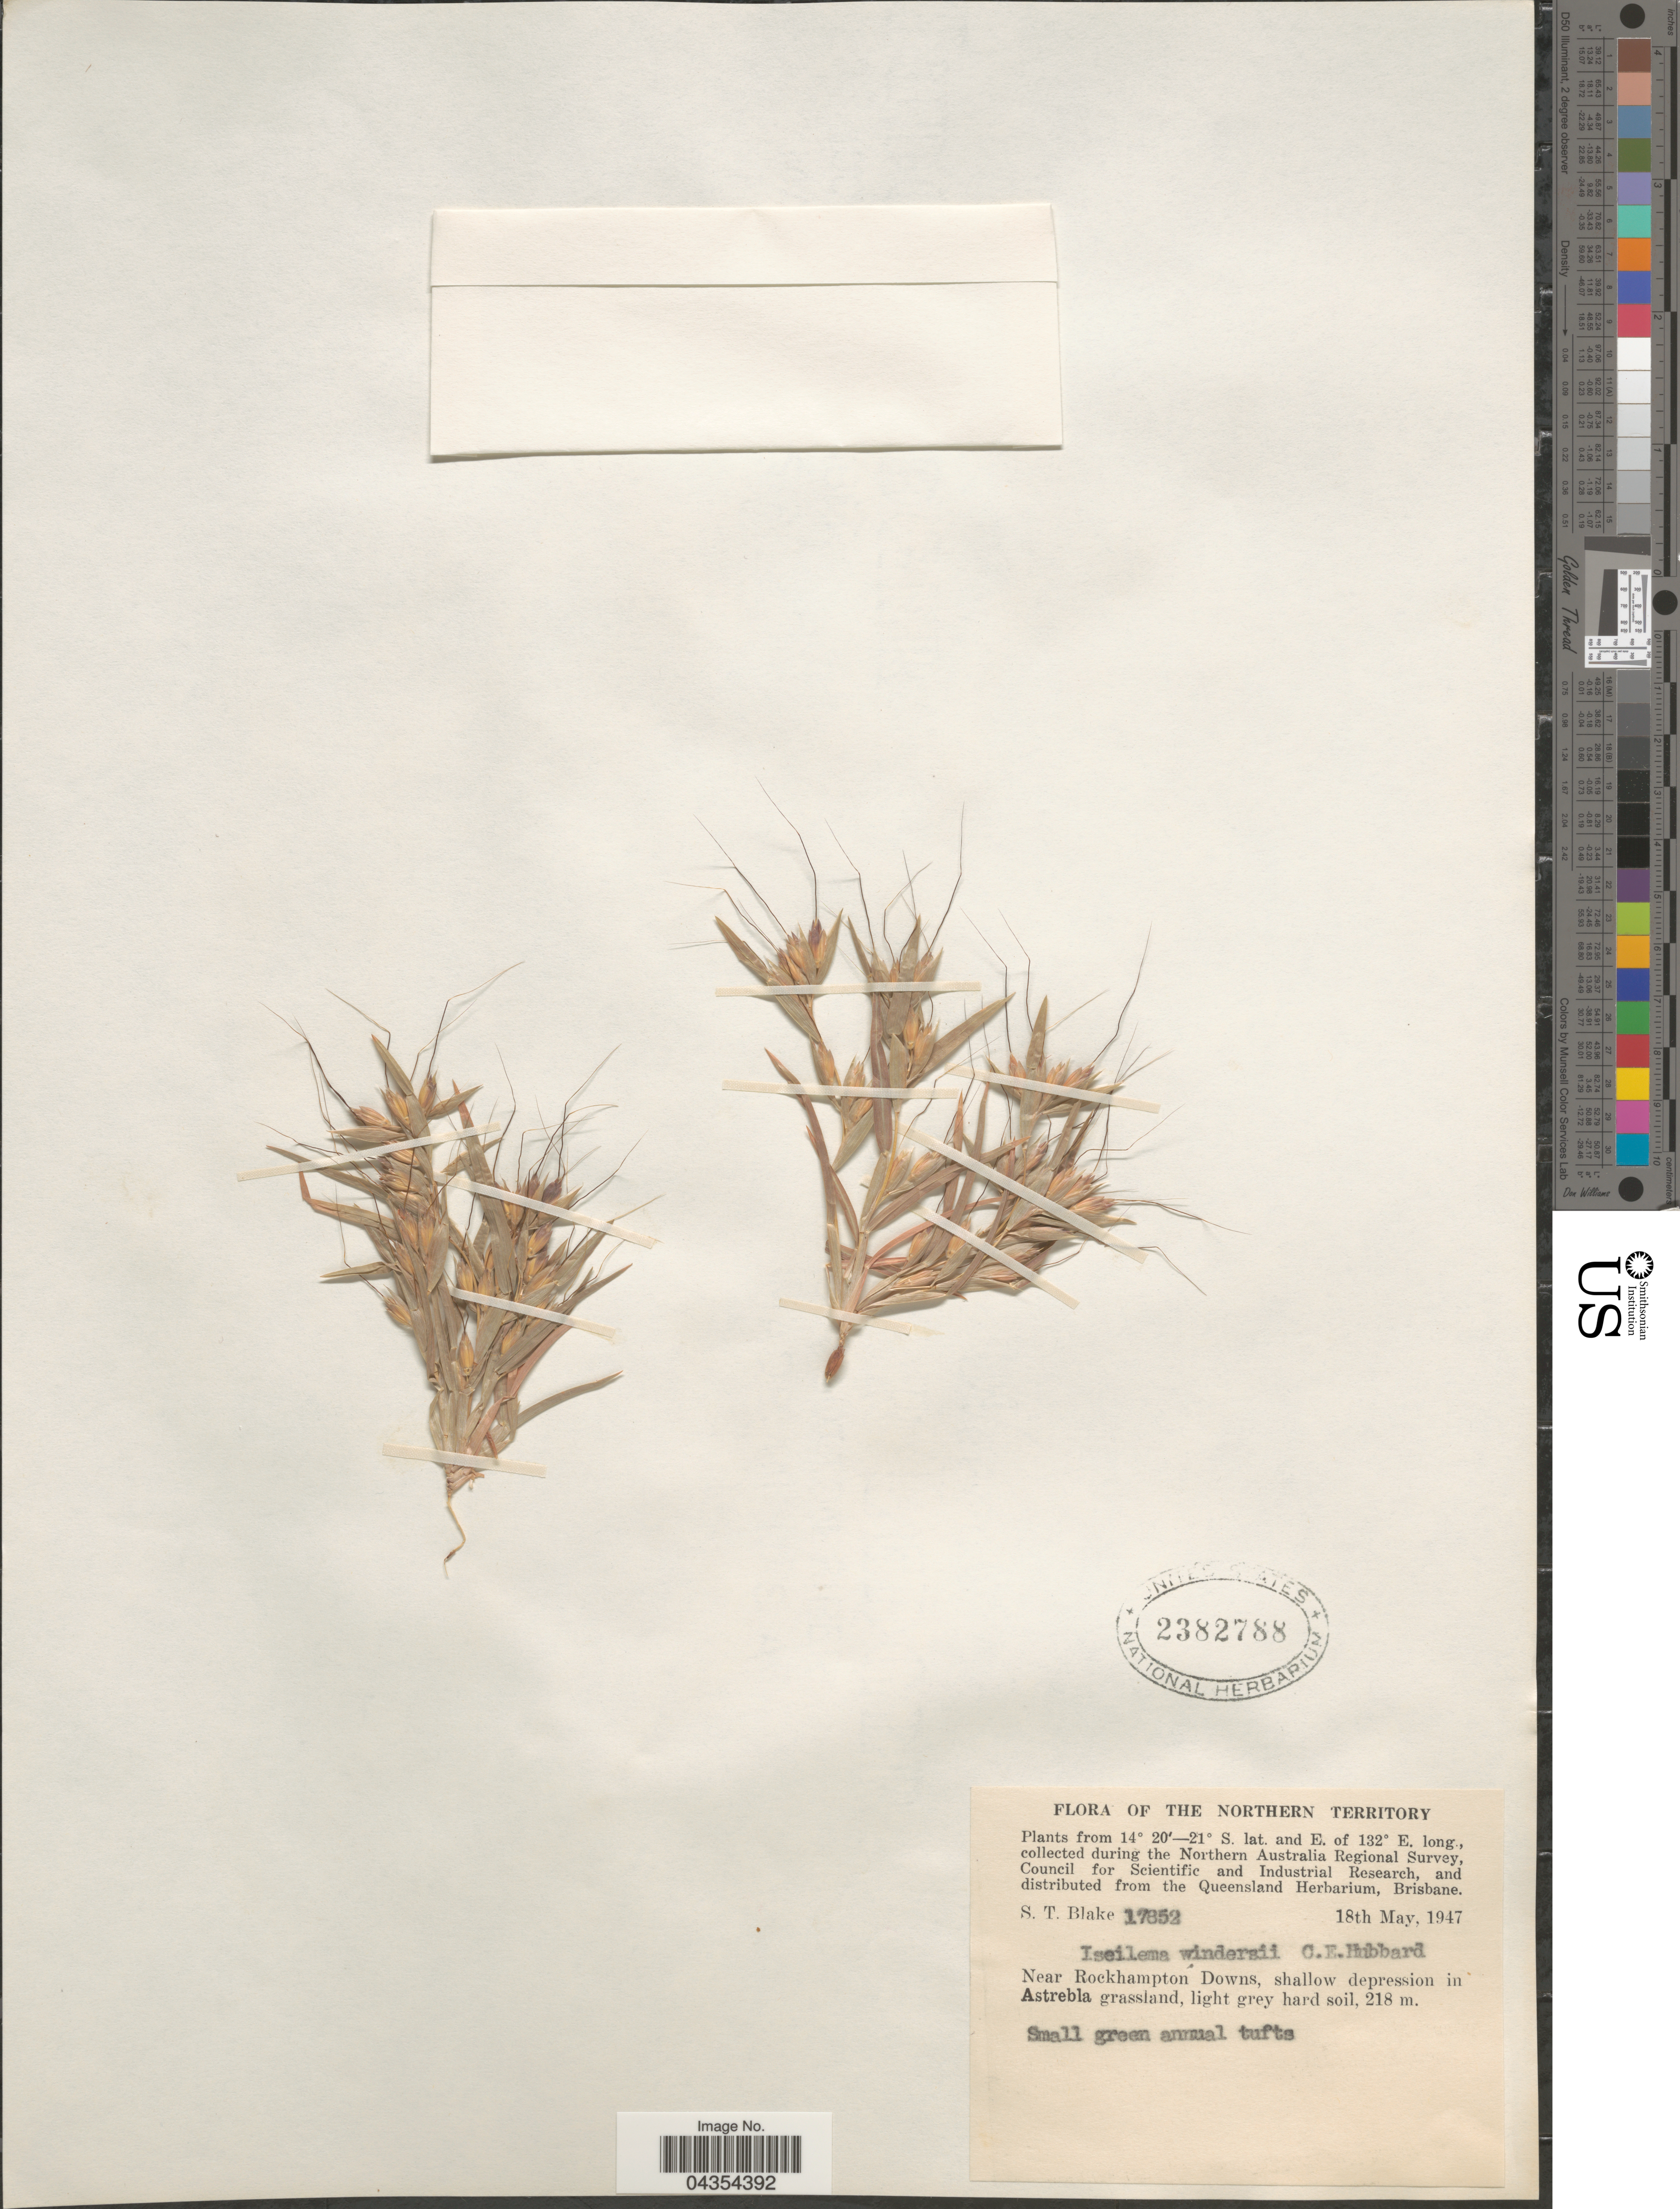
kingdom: Plantae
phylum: Tracheophyta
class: Liliopsida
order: Poales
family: Poaceae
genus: Iseilema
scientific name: Iseilema windersii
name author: C.E. Hubb.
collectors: S. T. Blake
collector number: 17852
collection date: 1947-05-18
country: Australia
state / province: Northern Territory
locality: The Northern Australia Regional Survey. Near Rockhampton Downs.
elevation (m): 218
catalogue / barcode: US 2382788